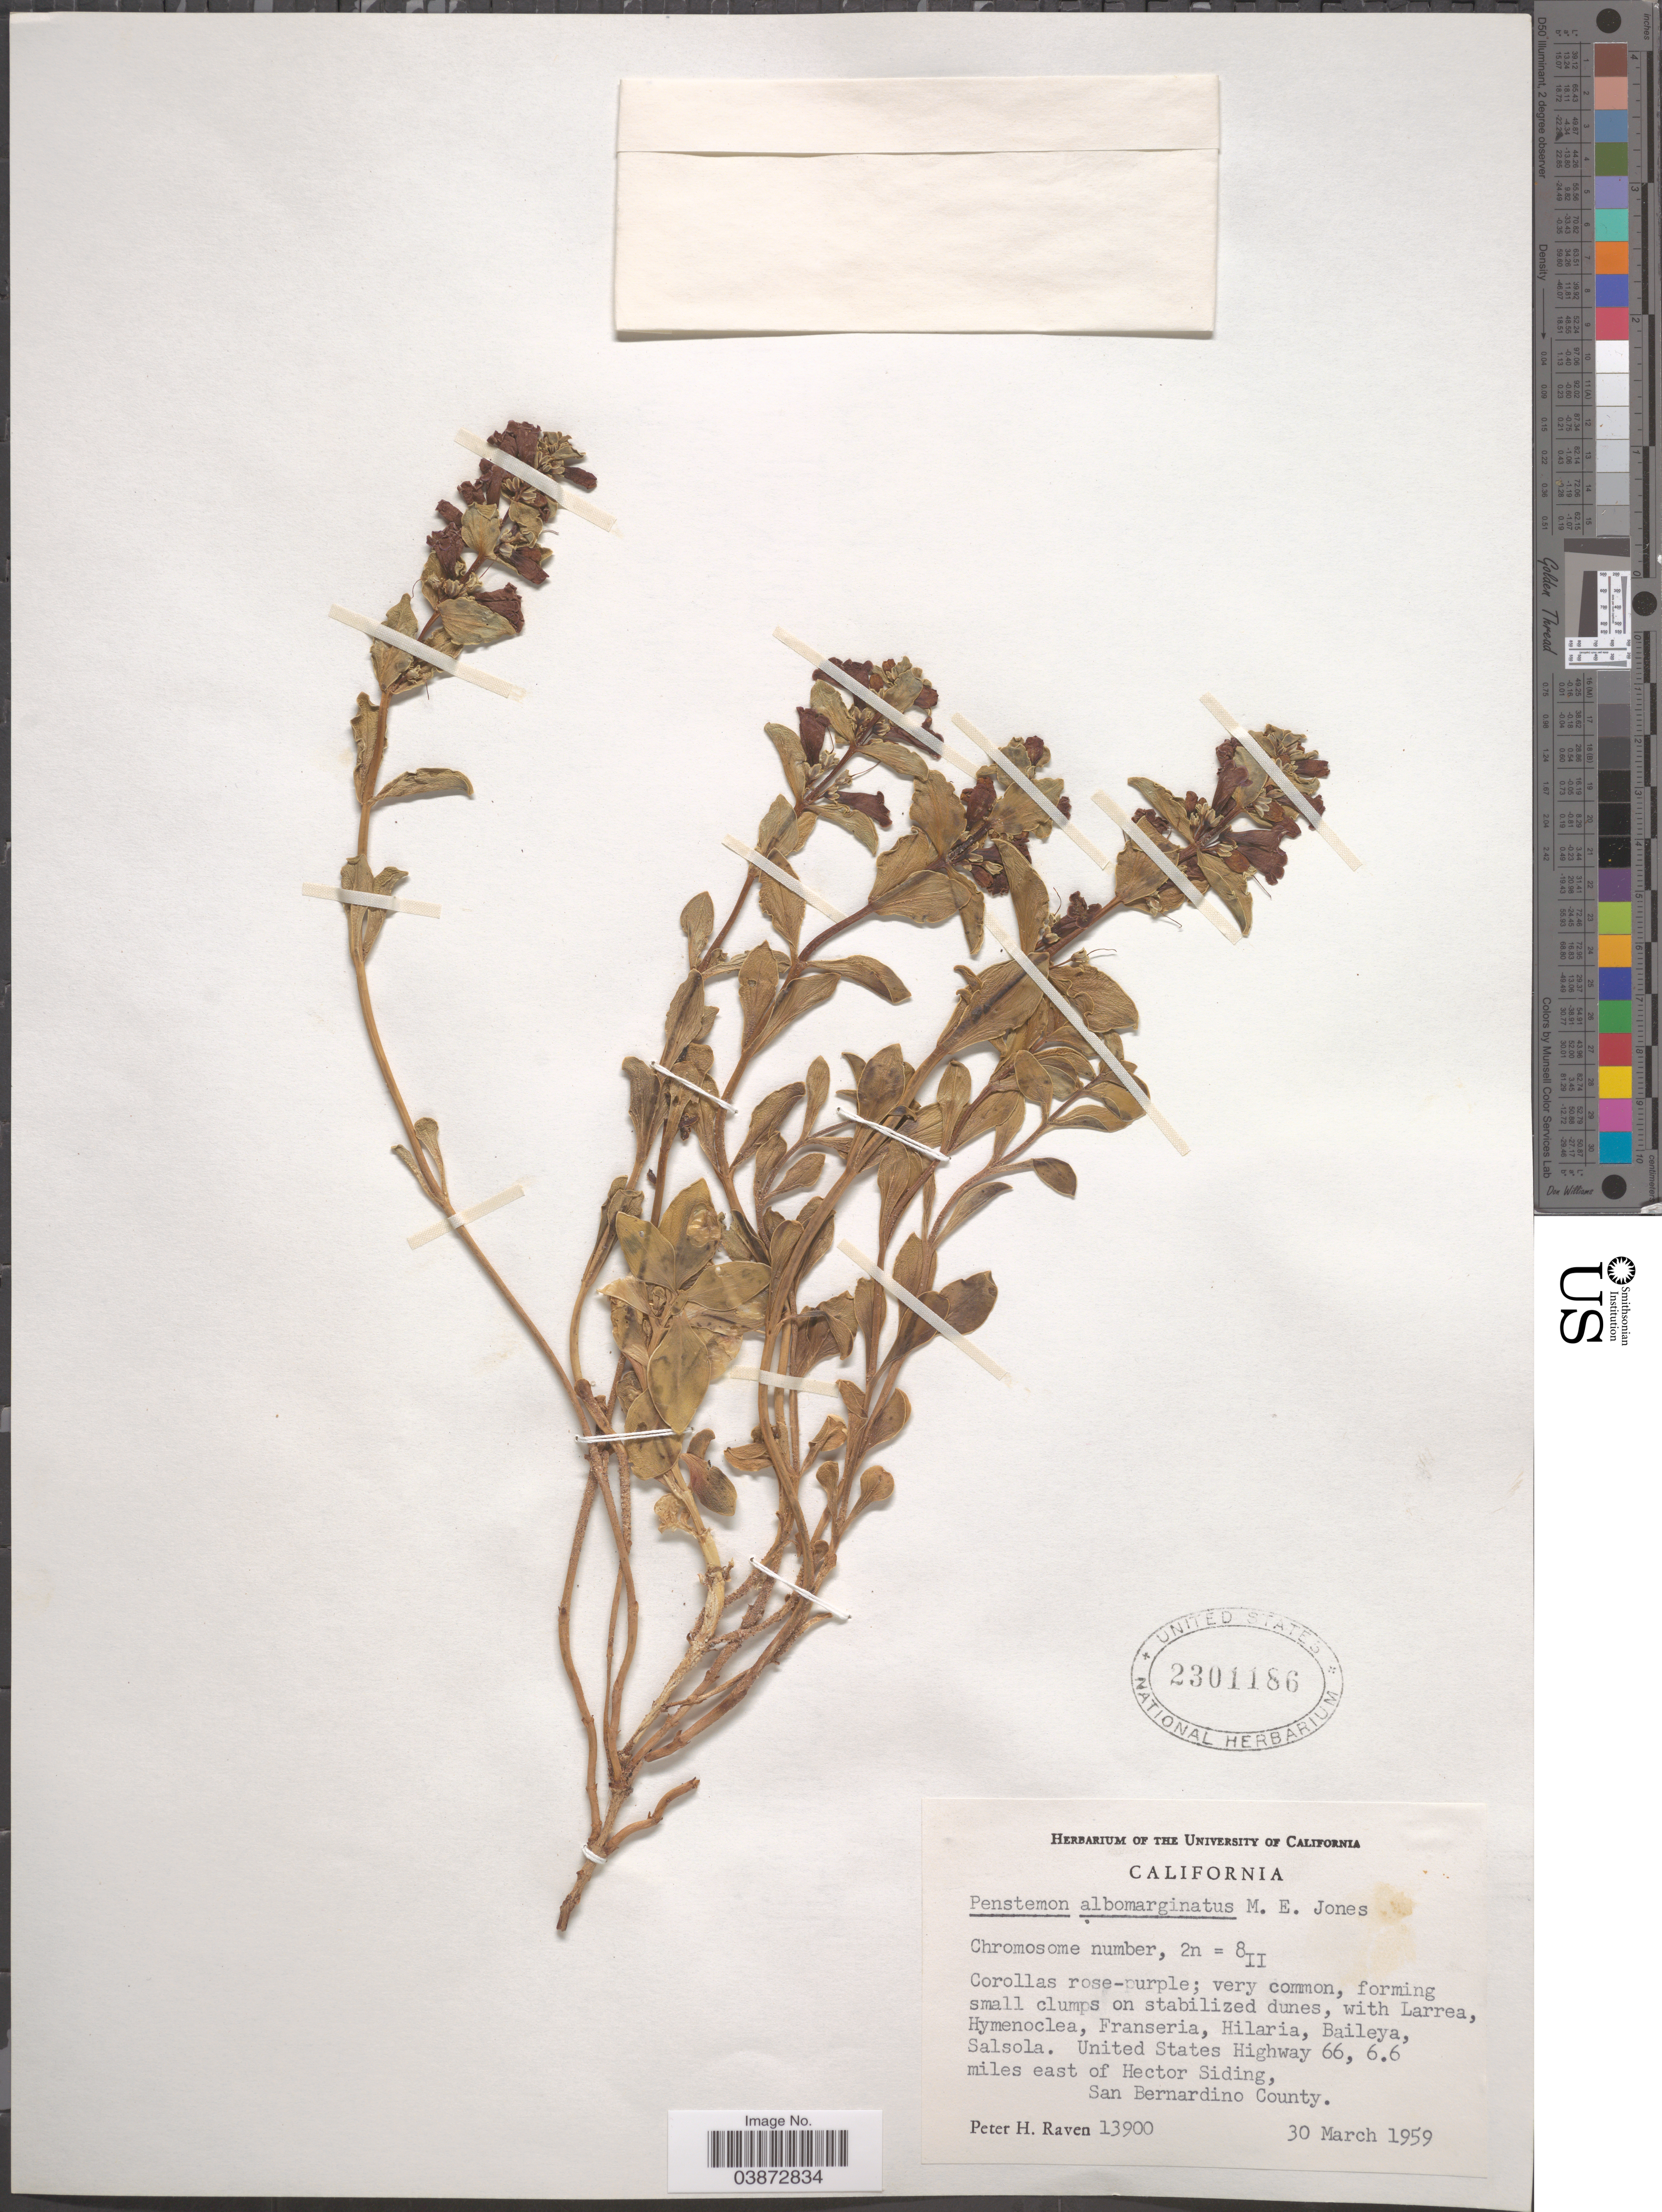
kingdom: Plantae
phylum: Tracheophyta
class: Magnoliopsida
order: Lamiales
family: Plantaginaceae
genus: Penstemon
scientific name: Penstemon albomarginatus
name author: M.E. Jones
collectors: P. Raven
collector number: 13900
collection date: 1959-03-30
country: United States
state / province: California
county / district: San Bernardino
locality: United States Highway 66, 6.6 miles east of Hector Siding, San Bernardino County.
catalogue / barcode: US 2301186